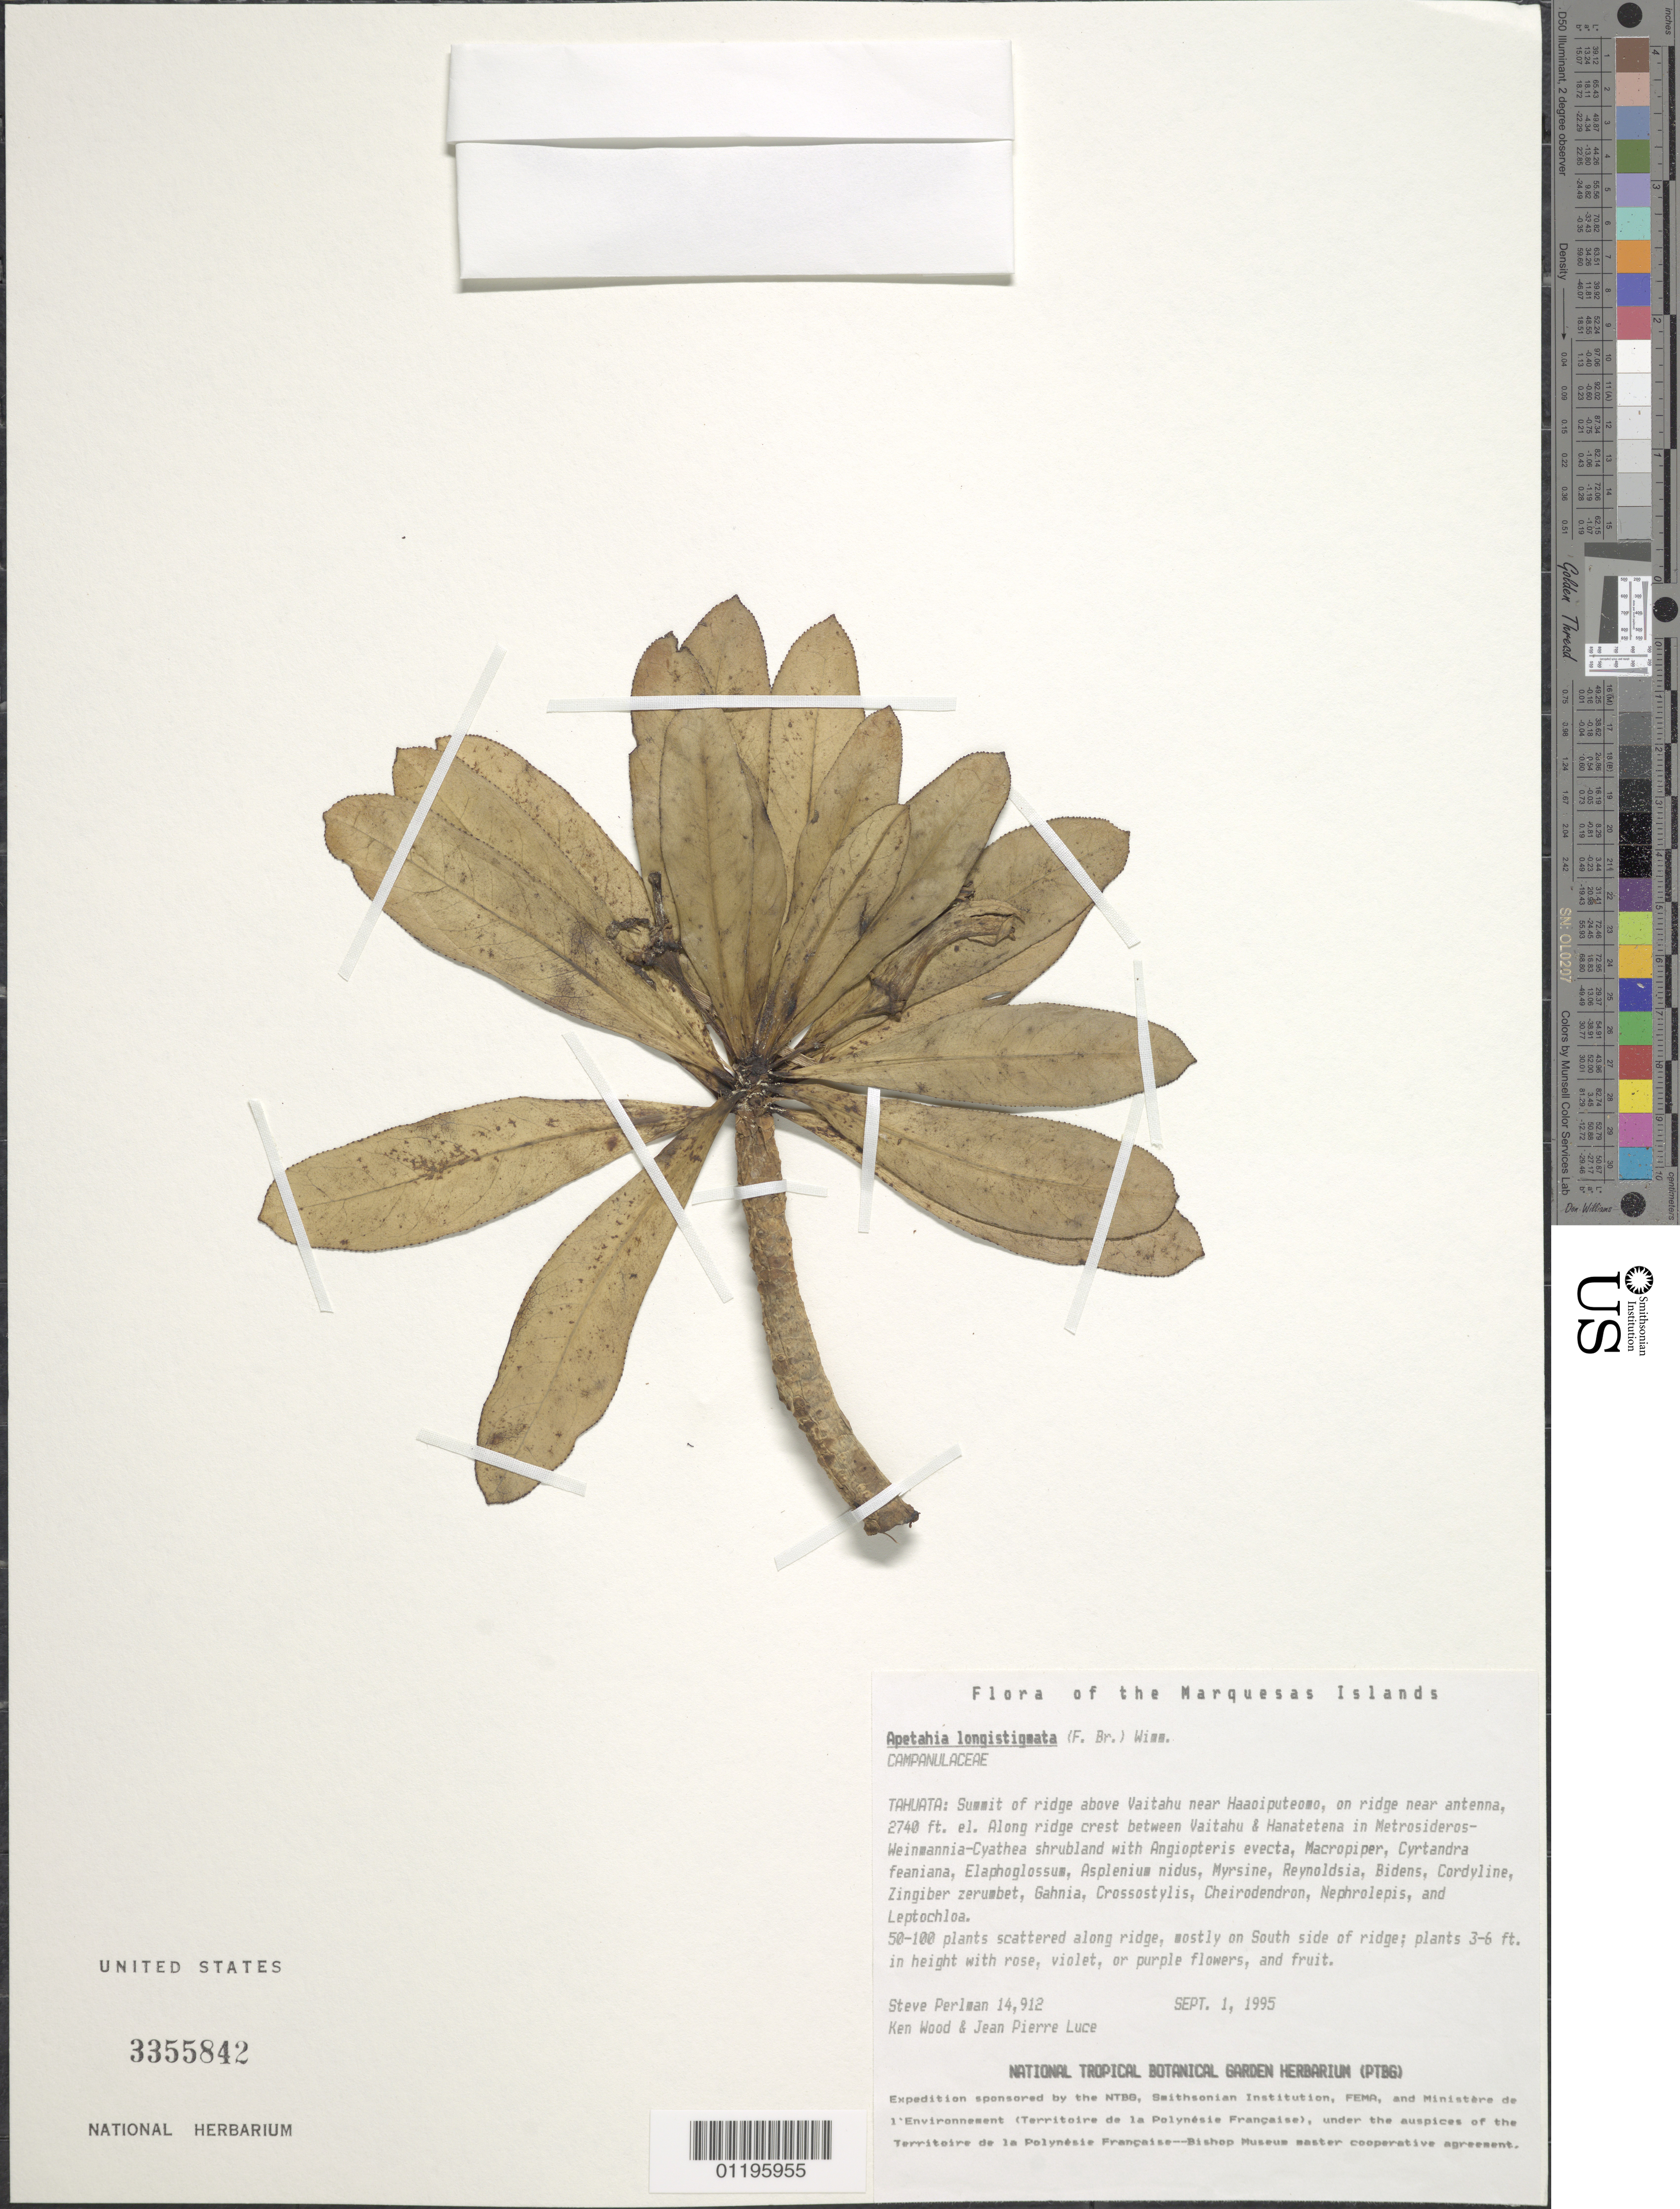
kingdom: Plantae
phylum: Tracheophyta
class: Magnoliopsida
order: Asterales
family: Campanulaceae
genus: Apetahia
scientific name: Apetahia longistigmata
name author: (F. Br.) E. Wimm.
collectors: S. P. Perlman, K. R. Wood & J. Luce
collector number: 14912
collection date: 1995-09-01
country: French Polynesia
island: Tahuata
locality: Summit of ridge above Vaitahu, near Haaoiputeomo, on ridge near antenna, along ridge crest between Vaitahu & Hanatetena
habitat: In Metrosideros-Weinmannia-Cyathea shrubland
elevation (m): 835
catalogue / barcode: US 3355842